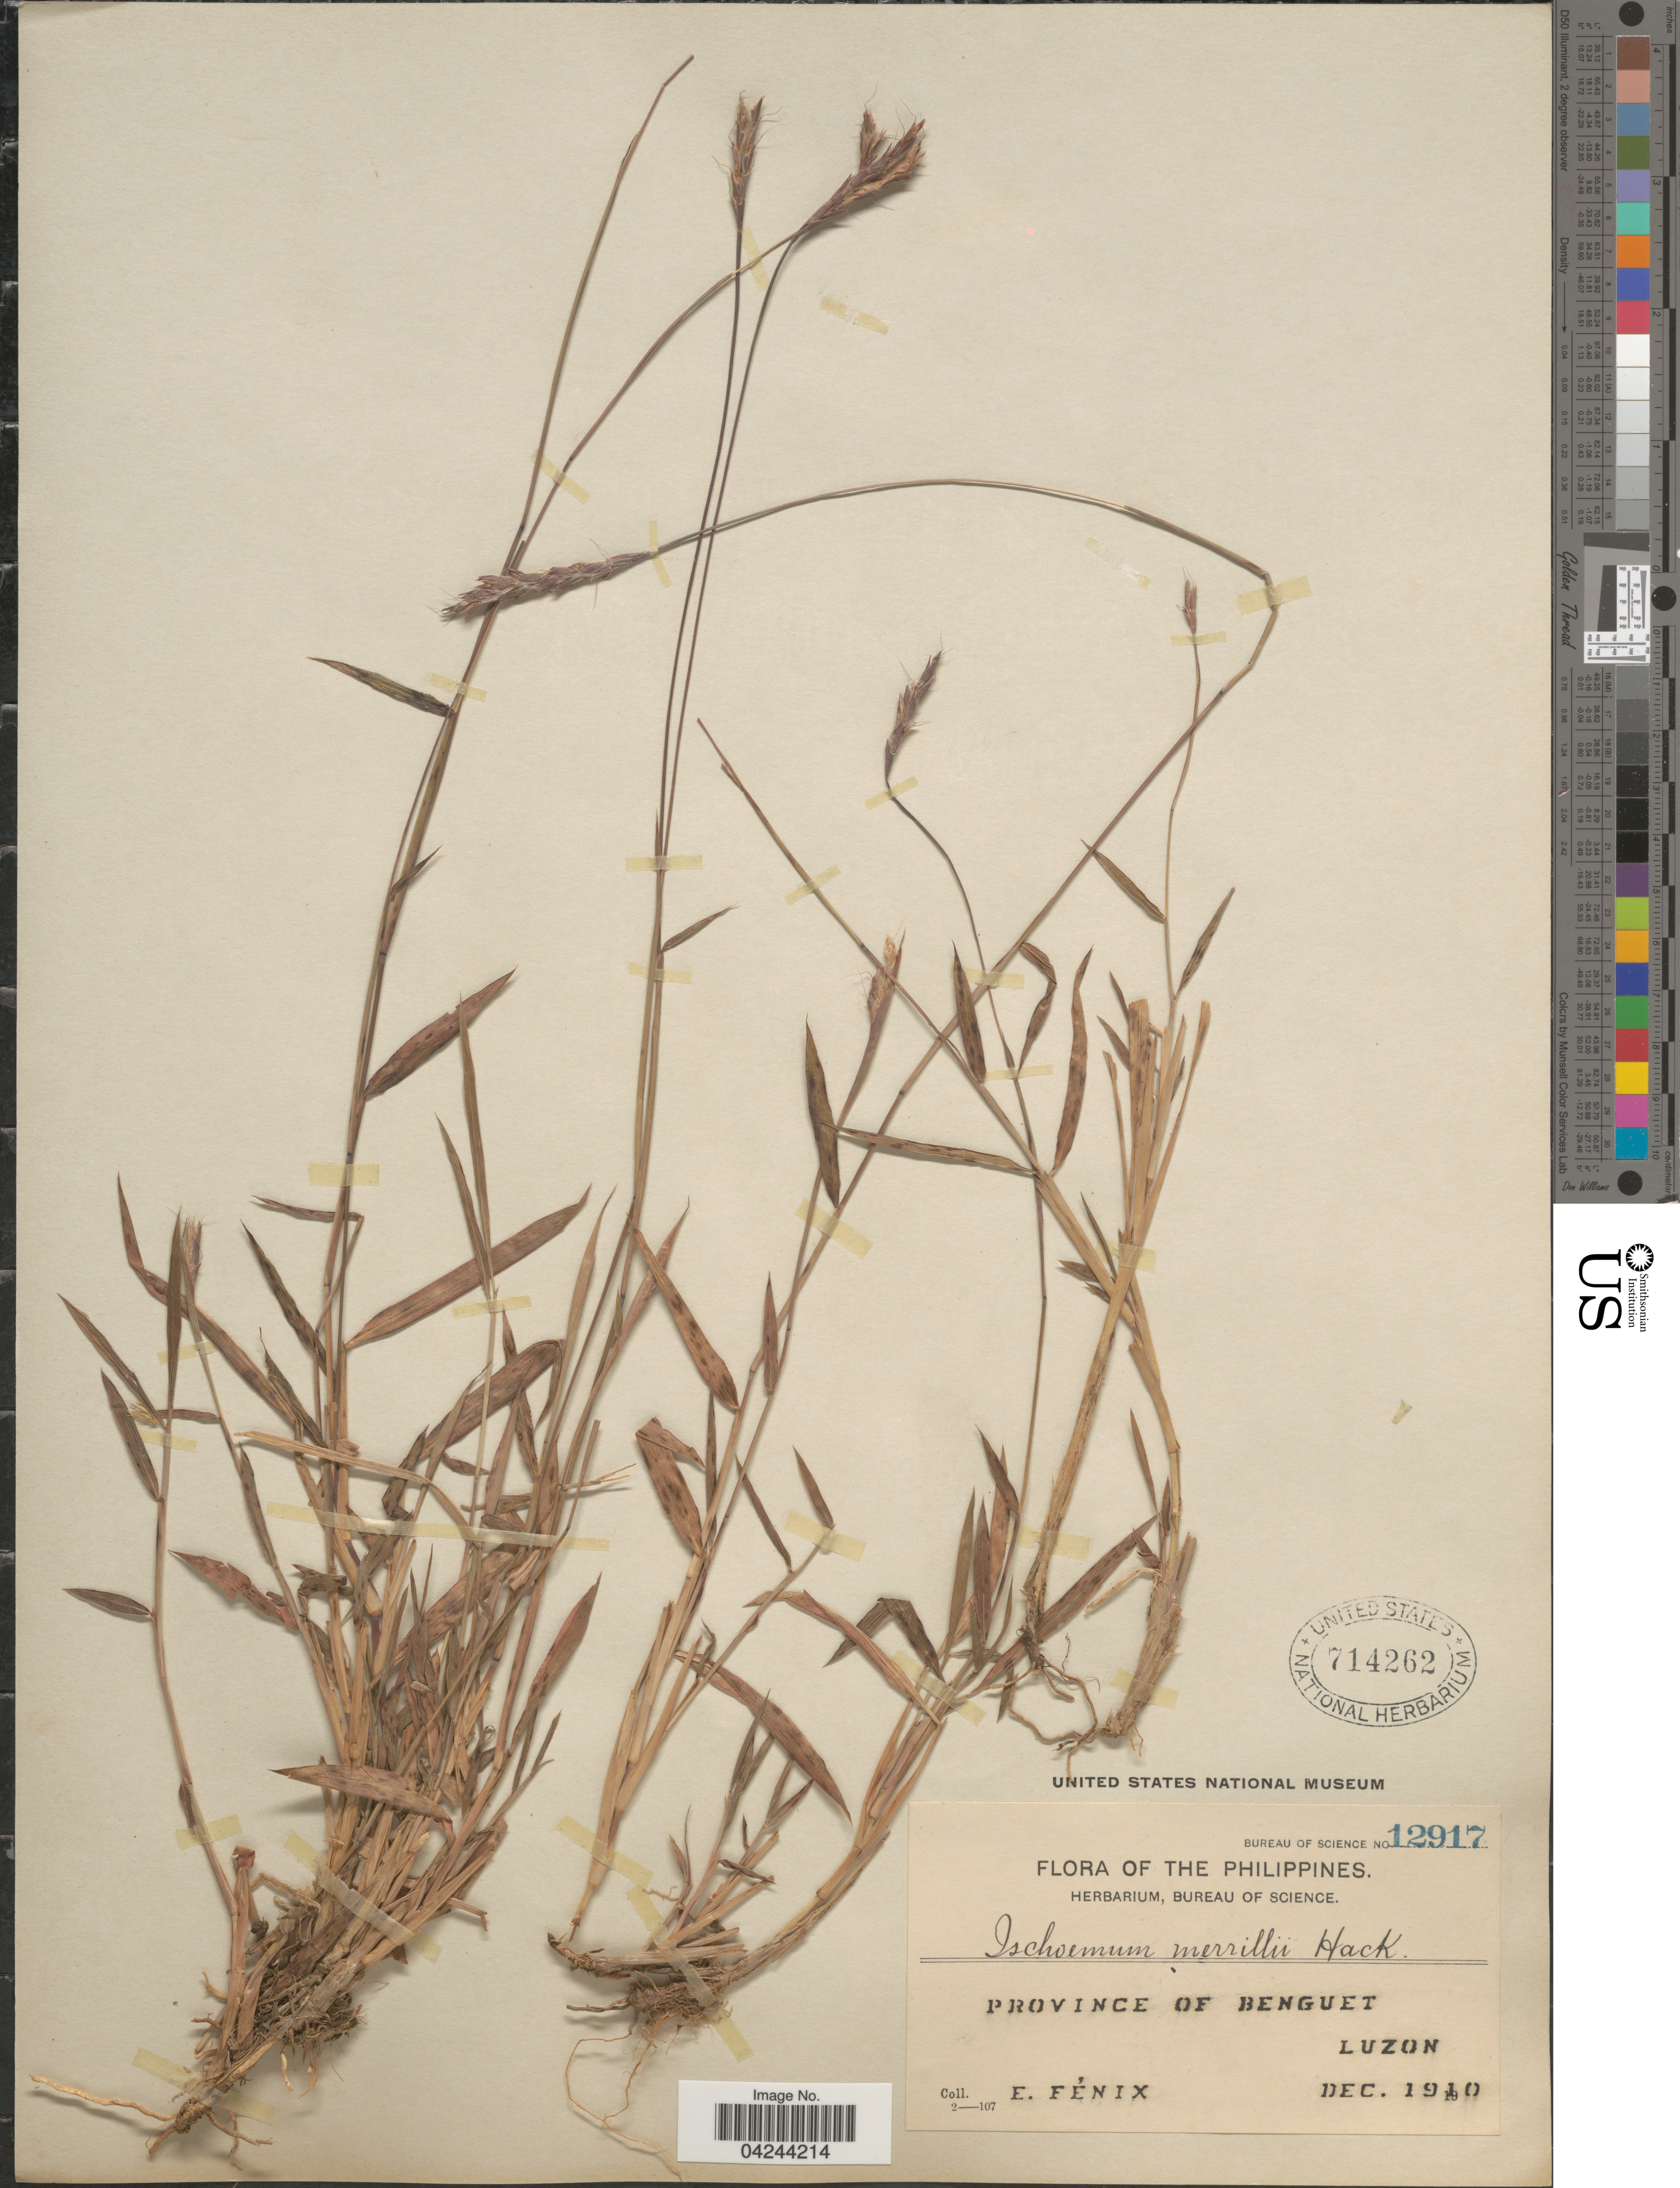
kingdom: Plantae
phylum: Tracheophyta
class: Liliopsida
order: Poales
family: Poaceae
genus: Ischaemum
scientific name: Ischaemum merrillii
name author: Hack.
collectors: E. Fénix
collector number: Bureau of Science 12917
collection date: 1910-12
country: Philippines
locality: Province of Benguet. Luzon.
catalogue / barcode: US 714262